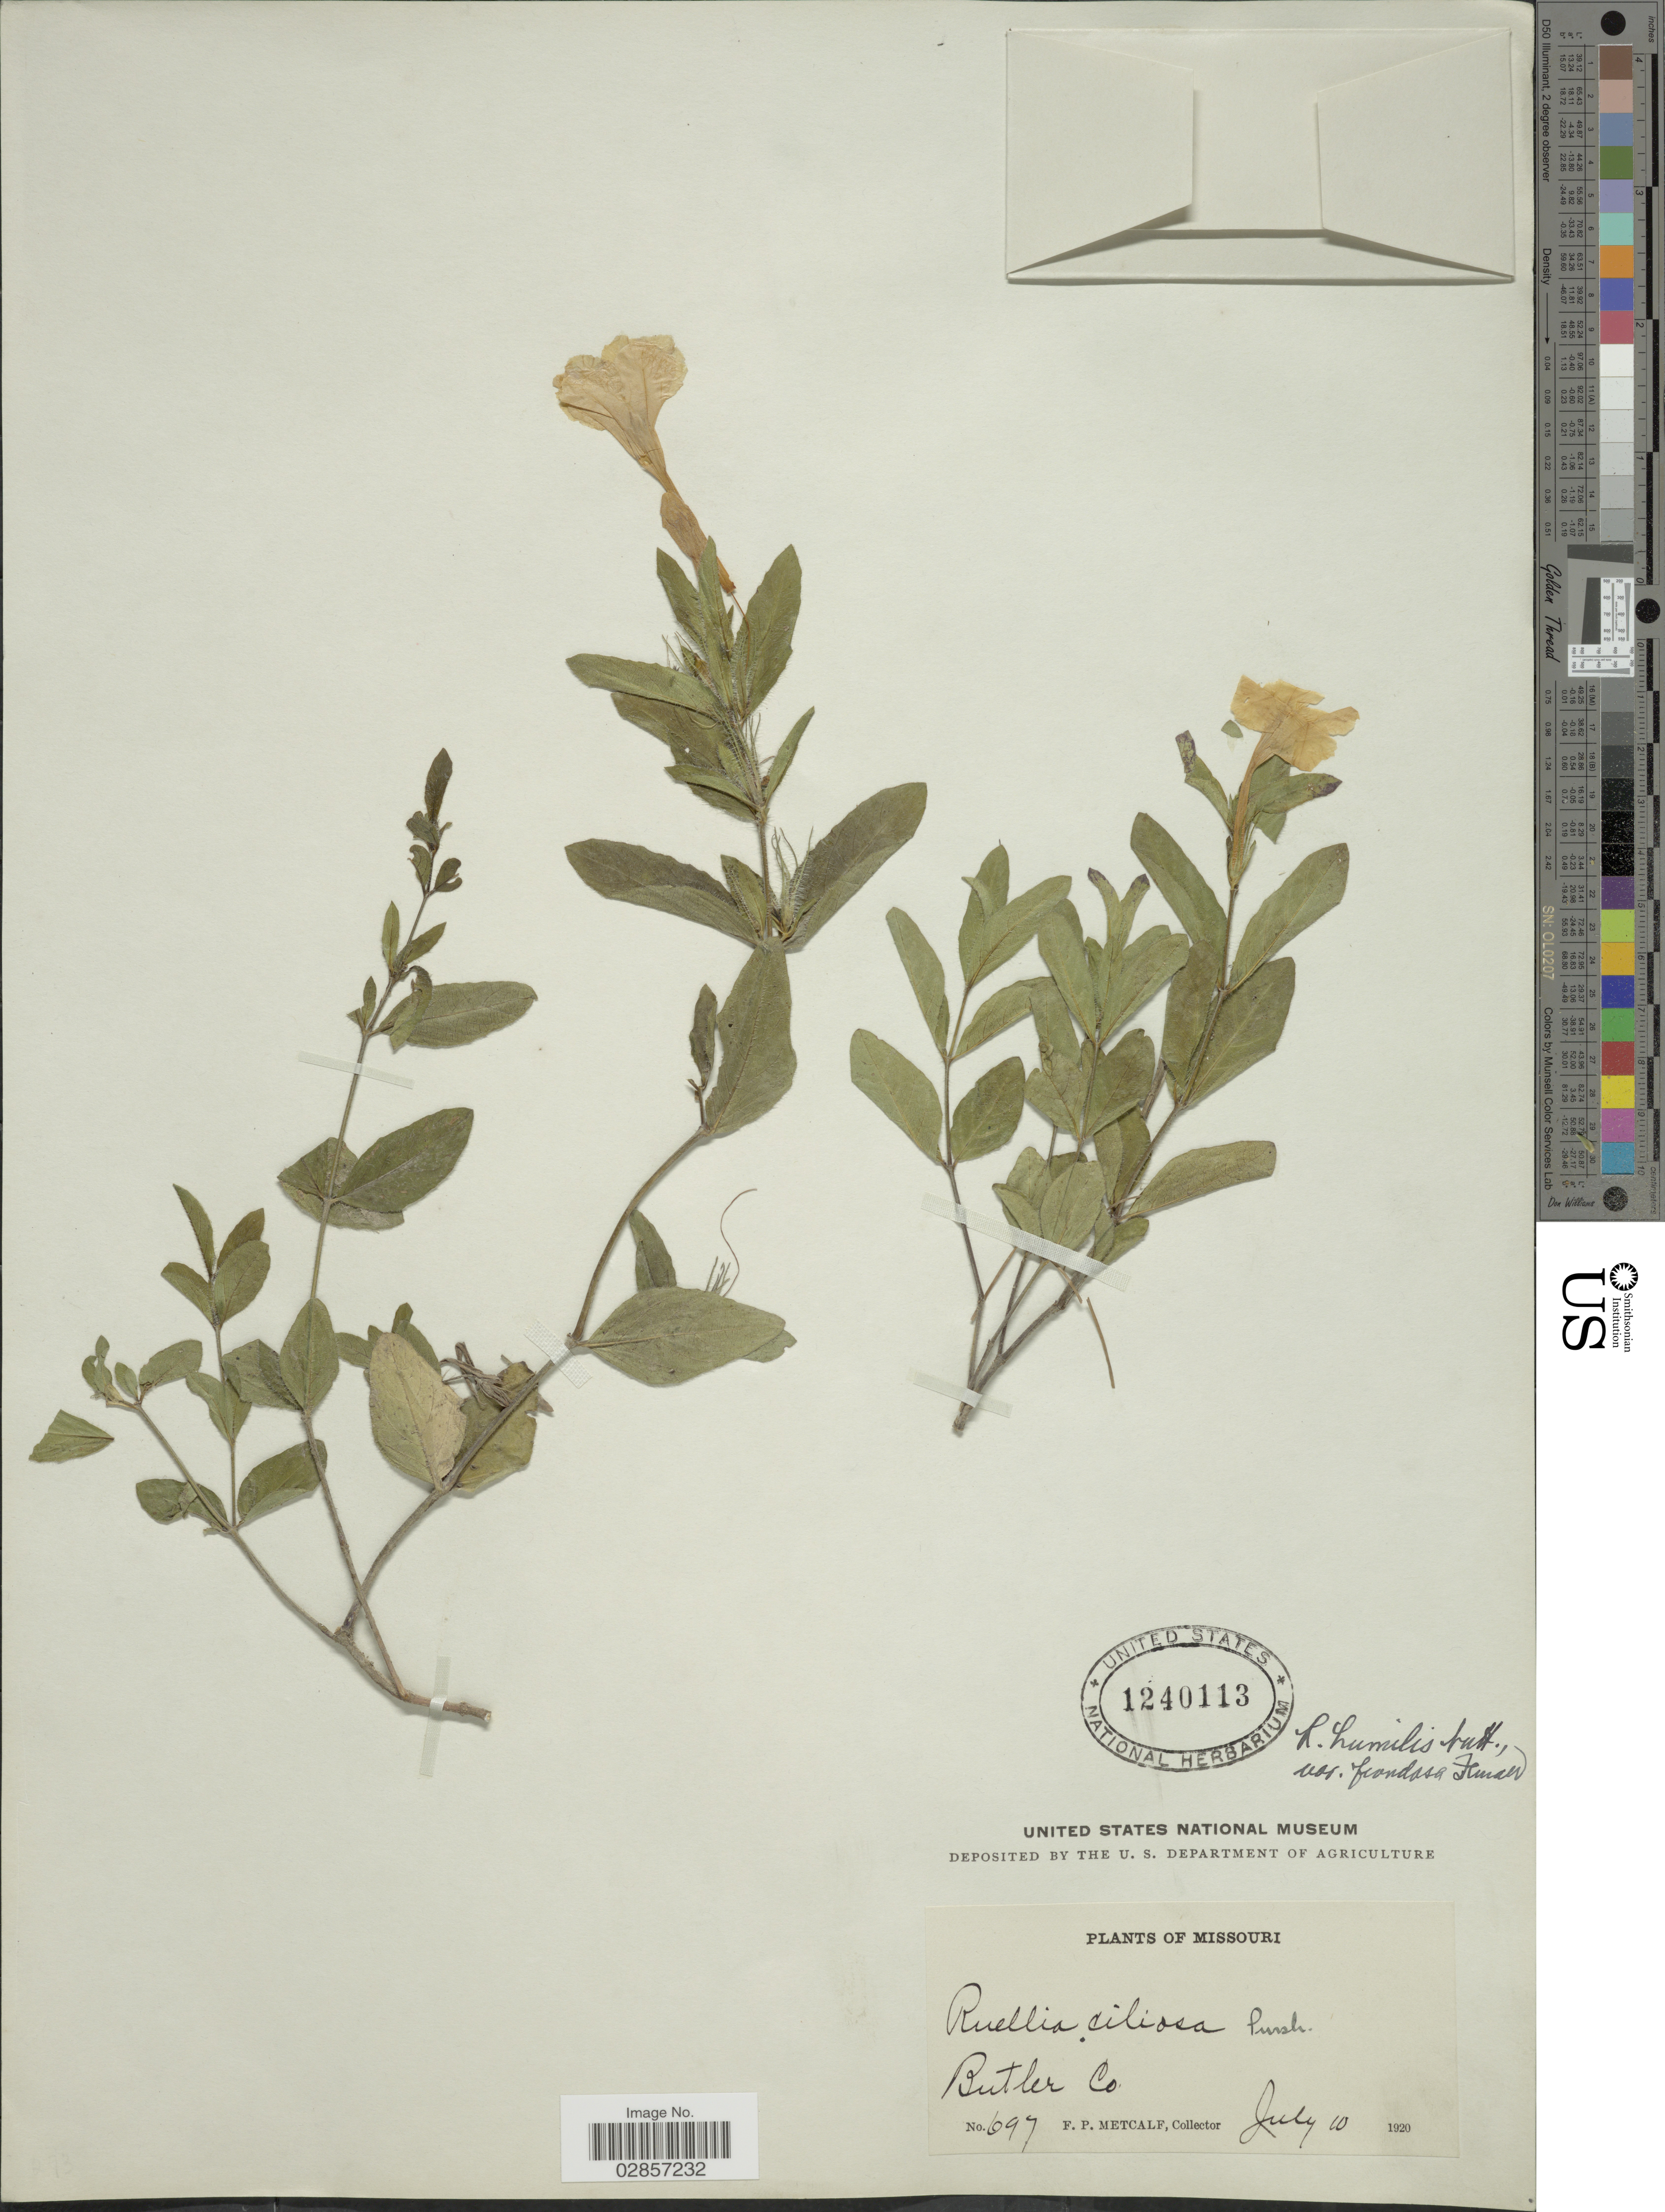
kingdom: Plantae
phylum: Tracheophyta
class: Magnoliopsida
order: Lamiales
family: Acanthaceae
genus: Ruellia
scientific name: Ruellia humilis var. frondosa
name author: Fernald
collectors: F. Metcalf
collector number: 697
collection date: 1920-07-10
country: United States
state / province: Missouri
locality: Butler Co.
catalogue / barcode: US 1240113